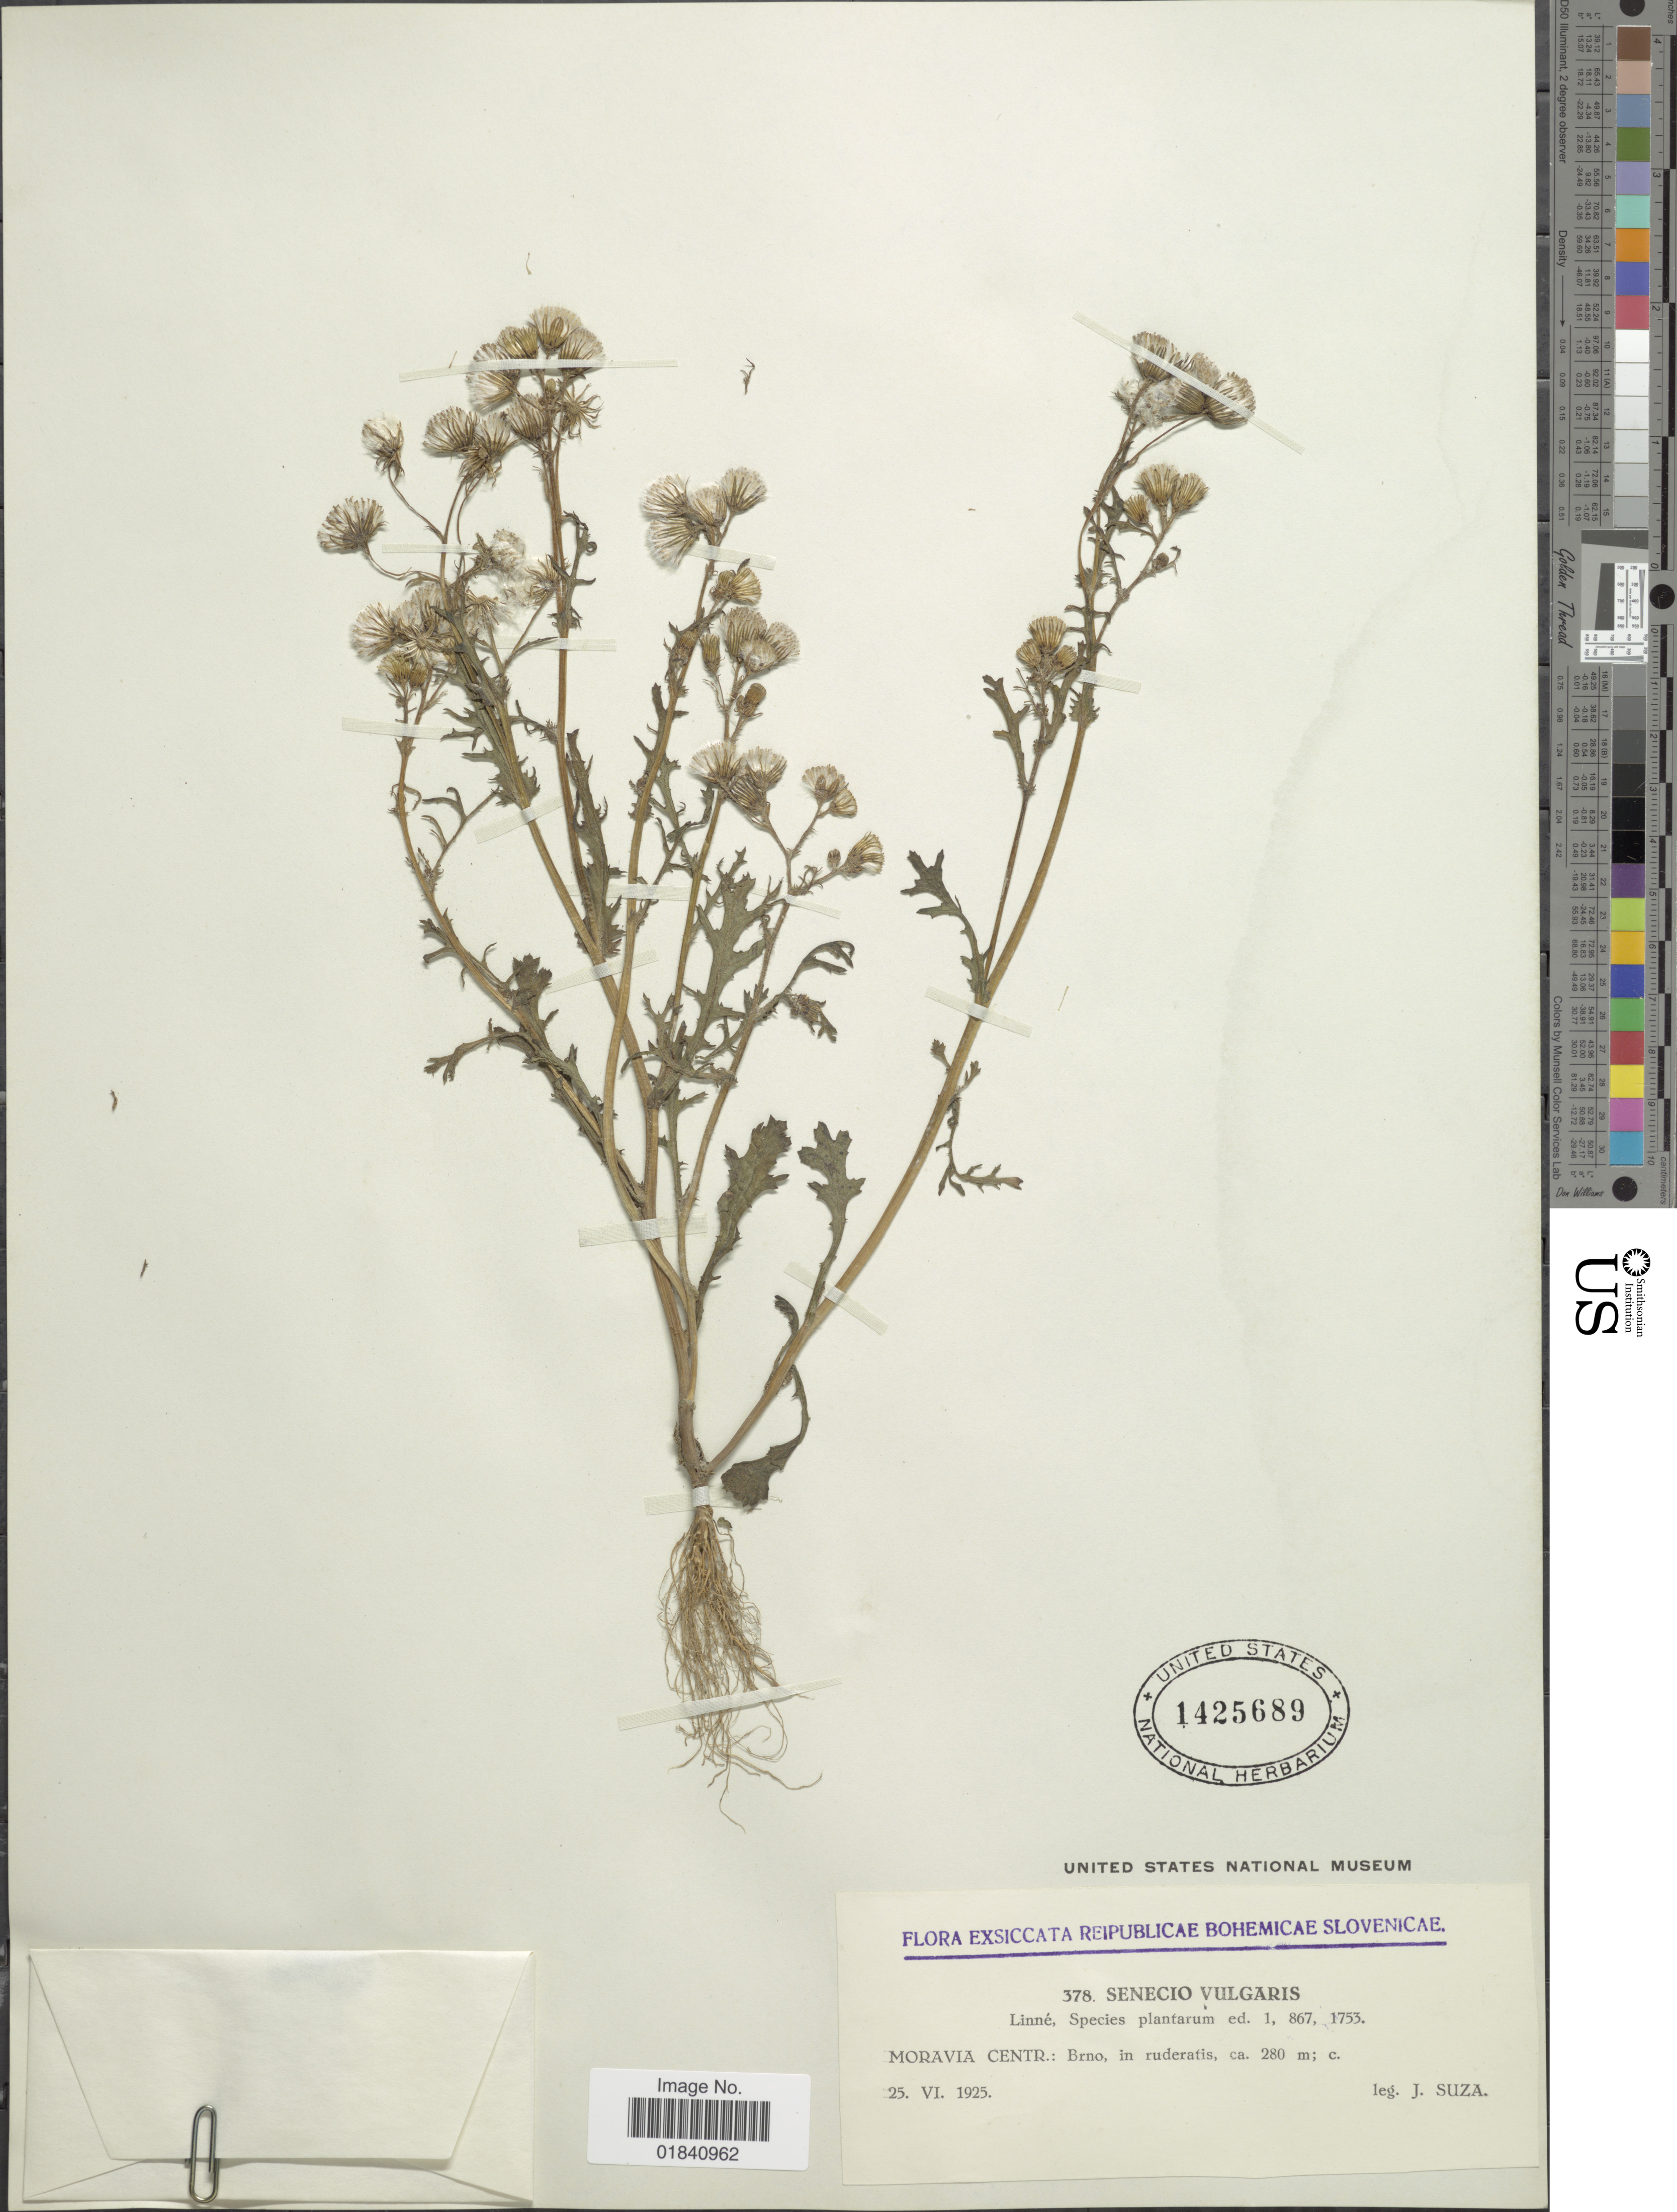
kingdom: Plantae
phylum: Tracheophyta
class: Magnoliopsida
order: Asterales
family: Asteraceae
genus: Senecio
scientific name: Senecio vulgaris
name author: L.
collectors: J. Suza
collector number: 378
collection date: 1925-06-25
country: Slovakia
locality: Moravia Centr.: Brno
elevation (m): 280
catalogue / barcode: US 1425689